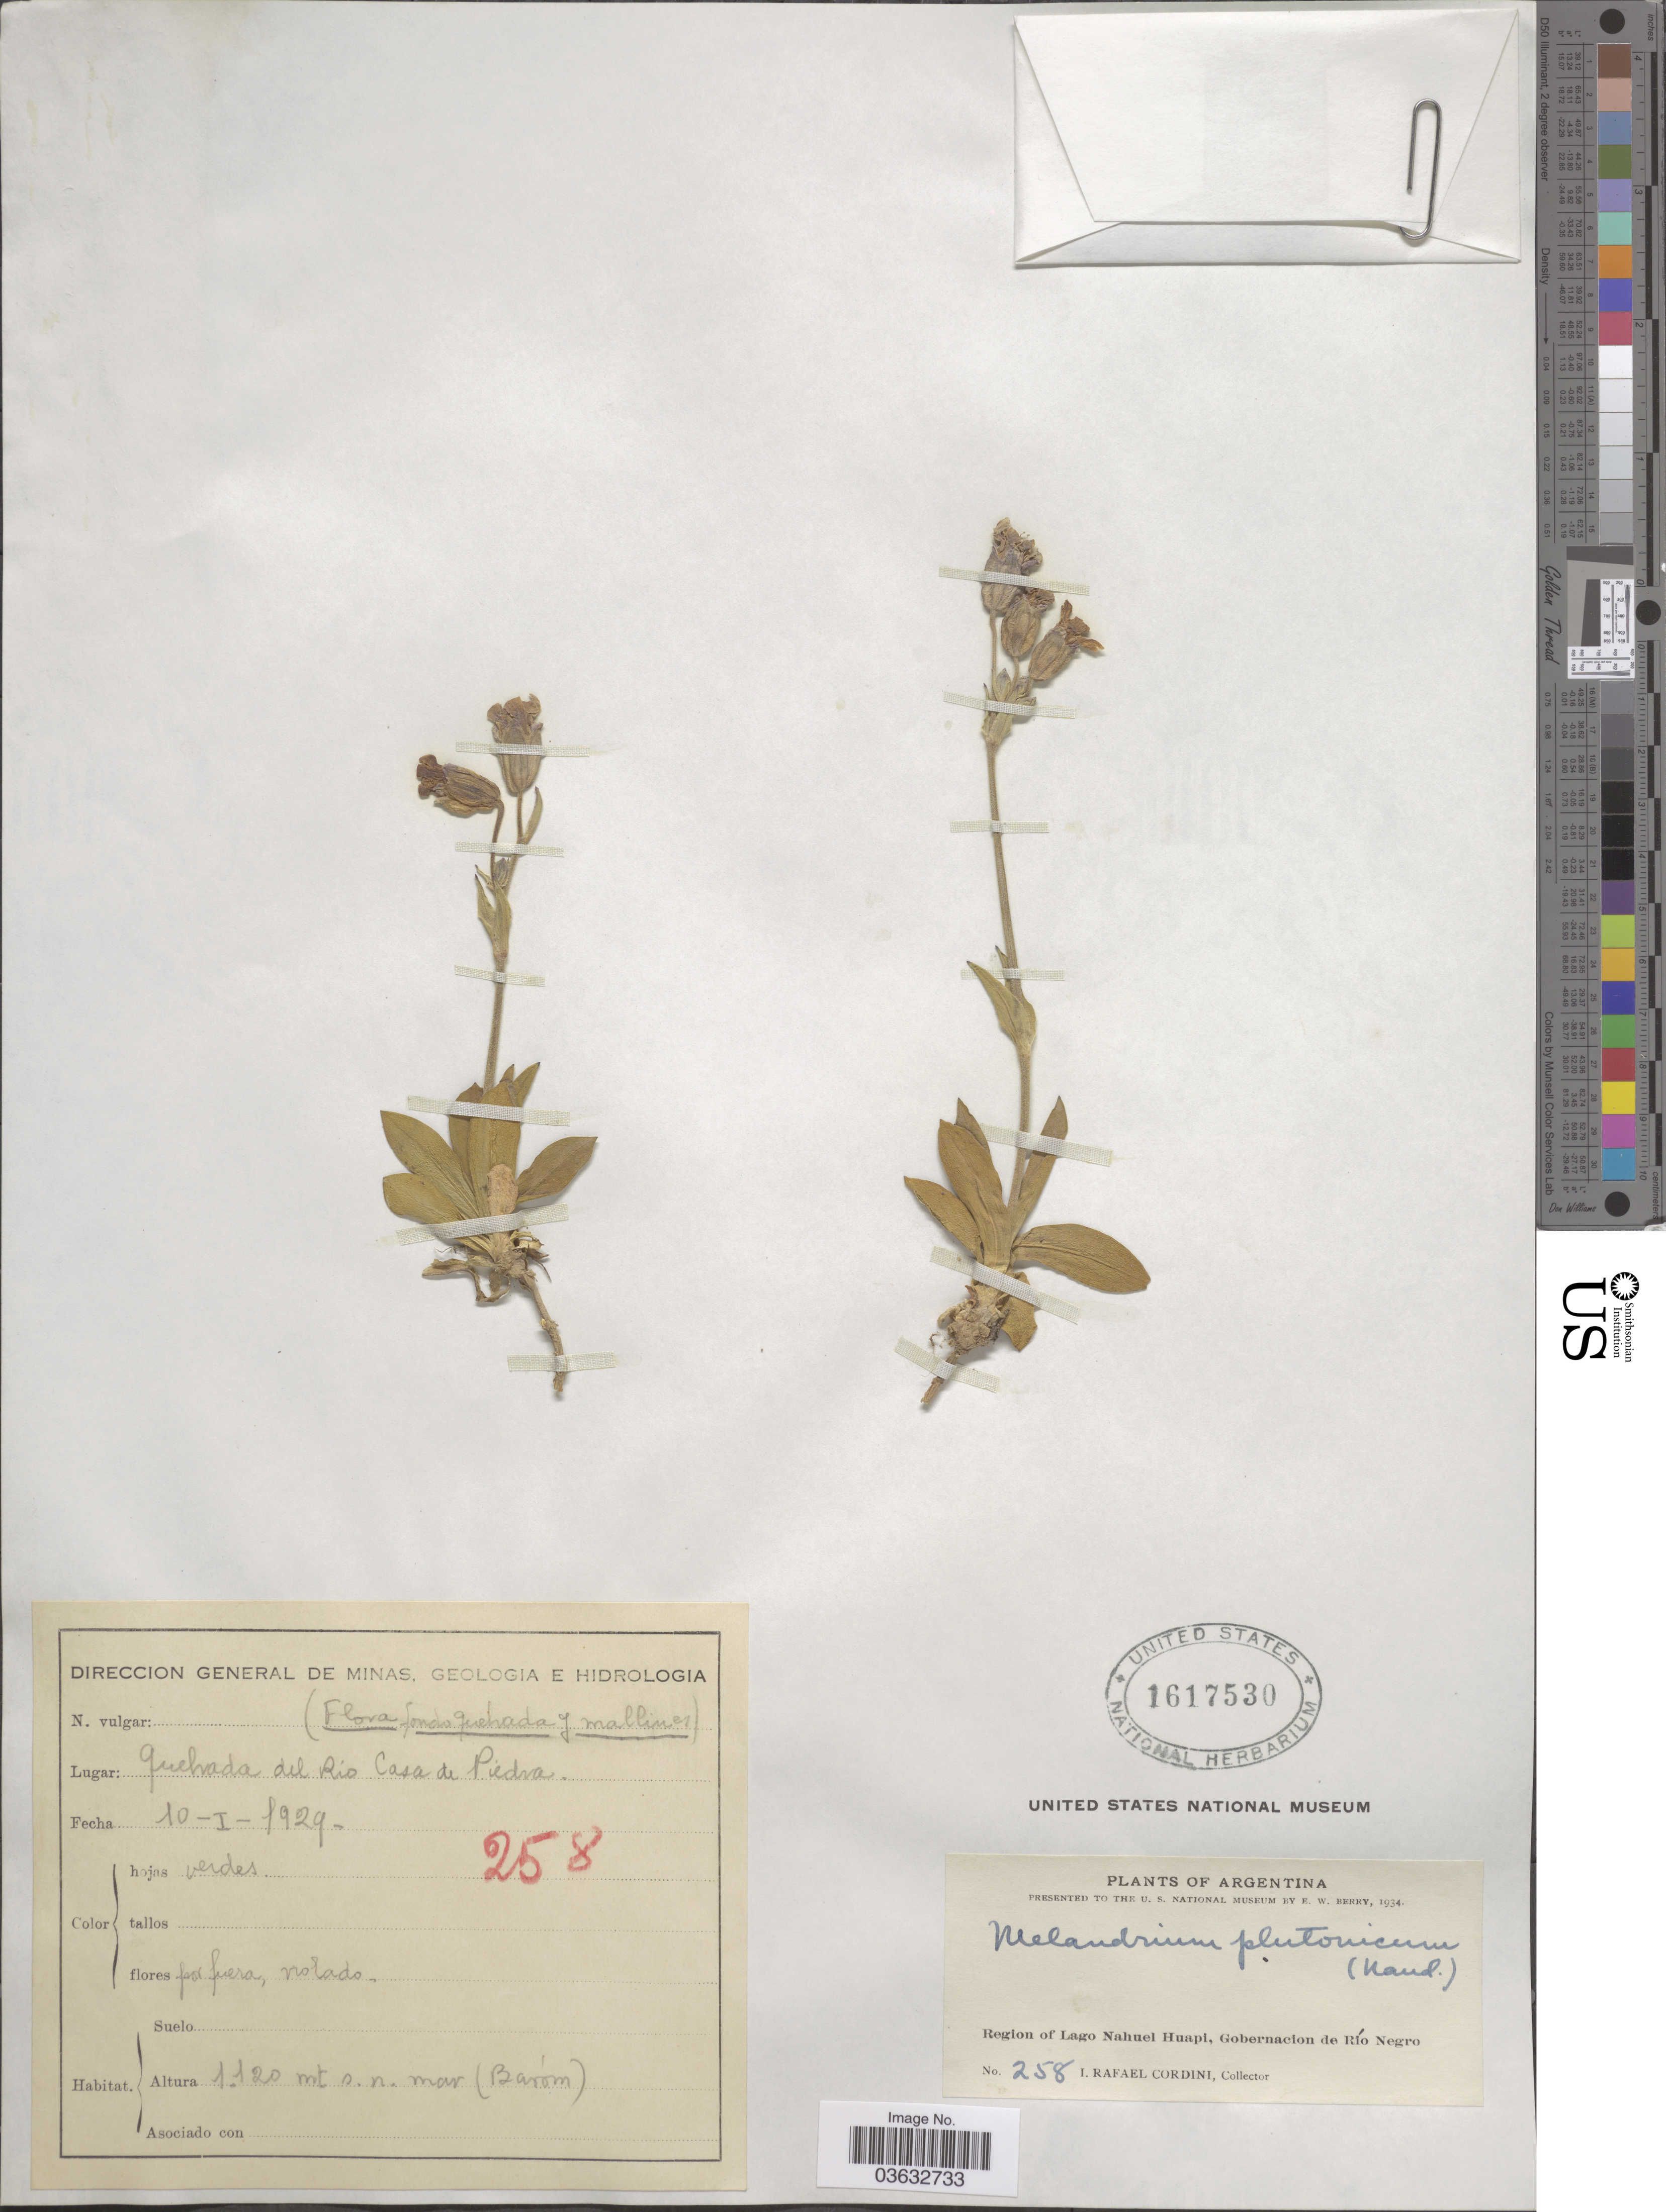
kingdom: Plantae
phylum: Tracheophyta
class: Magnoliopsida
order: Caryophyllales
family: Caryophyllaceae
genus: Silene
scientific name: Silene plutonica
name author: Naudin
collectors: I. Cordini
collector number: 258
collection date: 1929-01-10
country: Argentina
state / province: Rio Negro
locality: Region of Lago Nahuel Huapi, Gobernacion de Río Negro. Quebrada del Rio Casa de Piedra.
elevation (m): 1120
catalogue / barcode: US 1617530